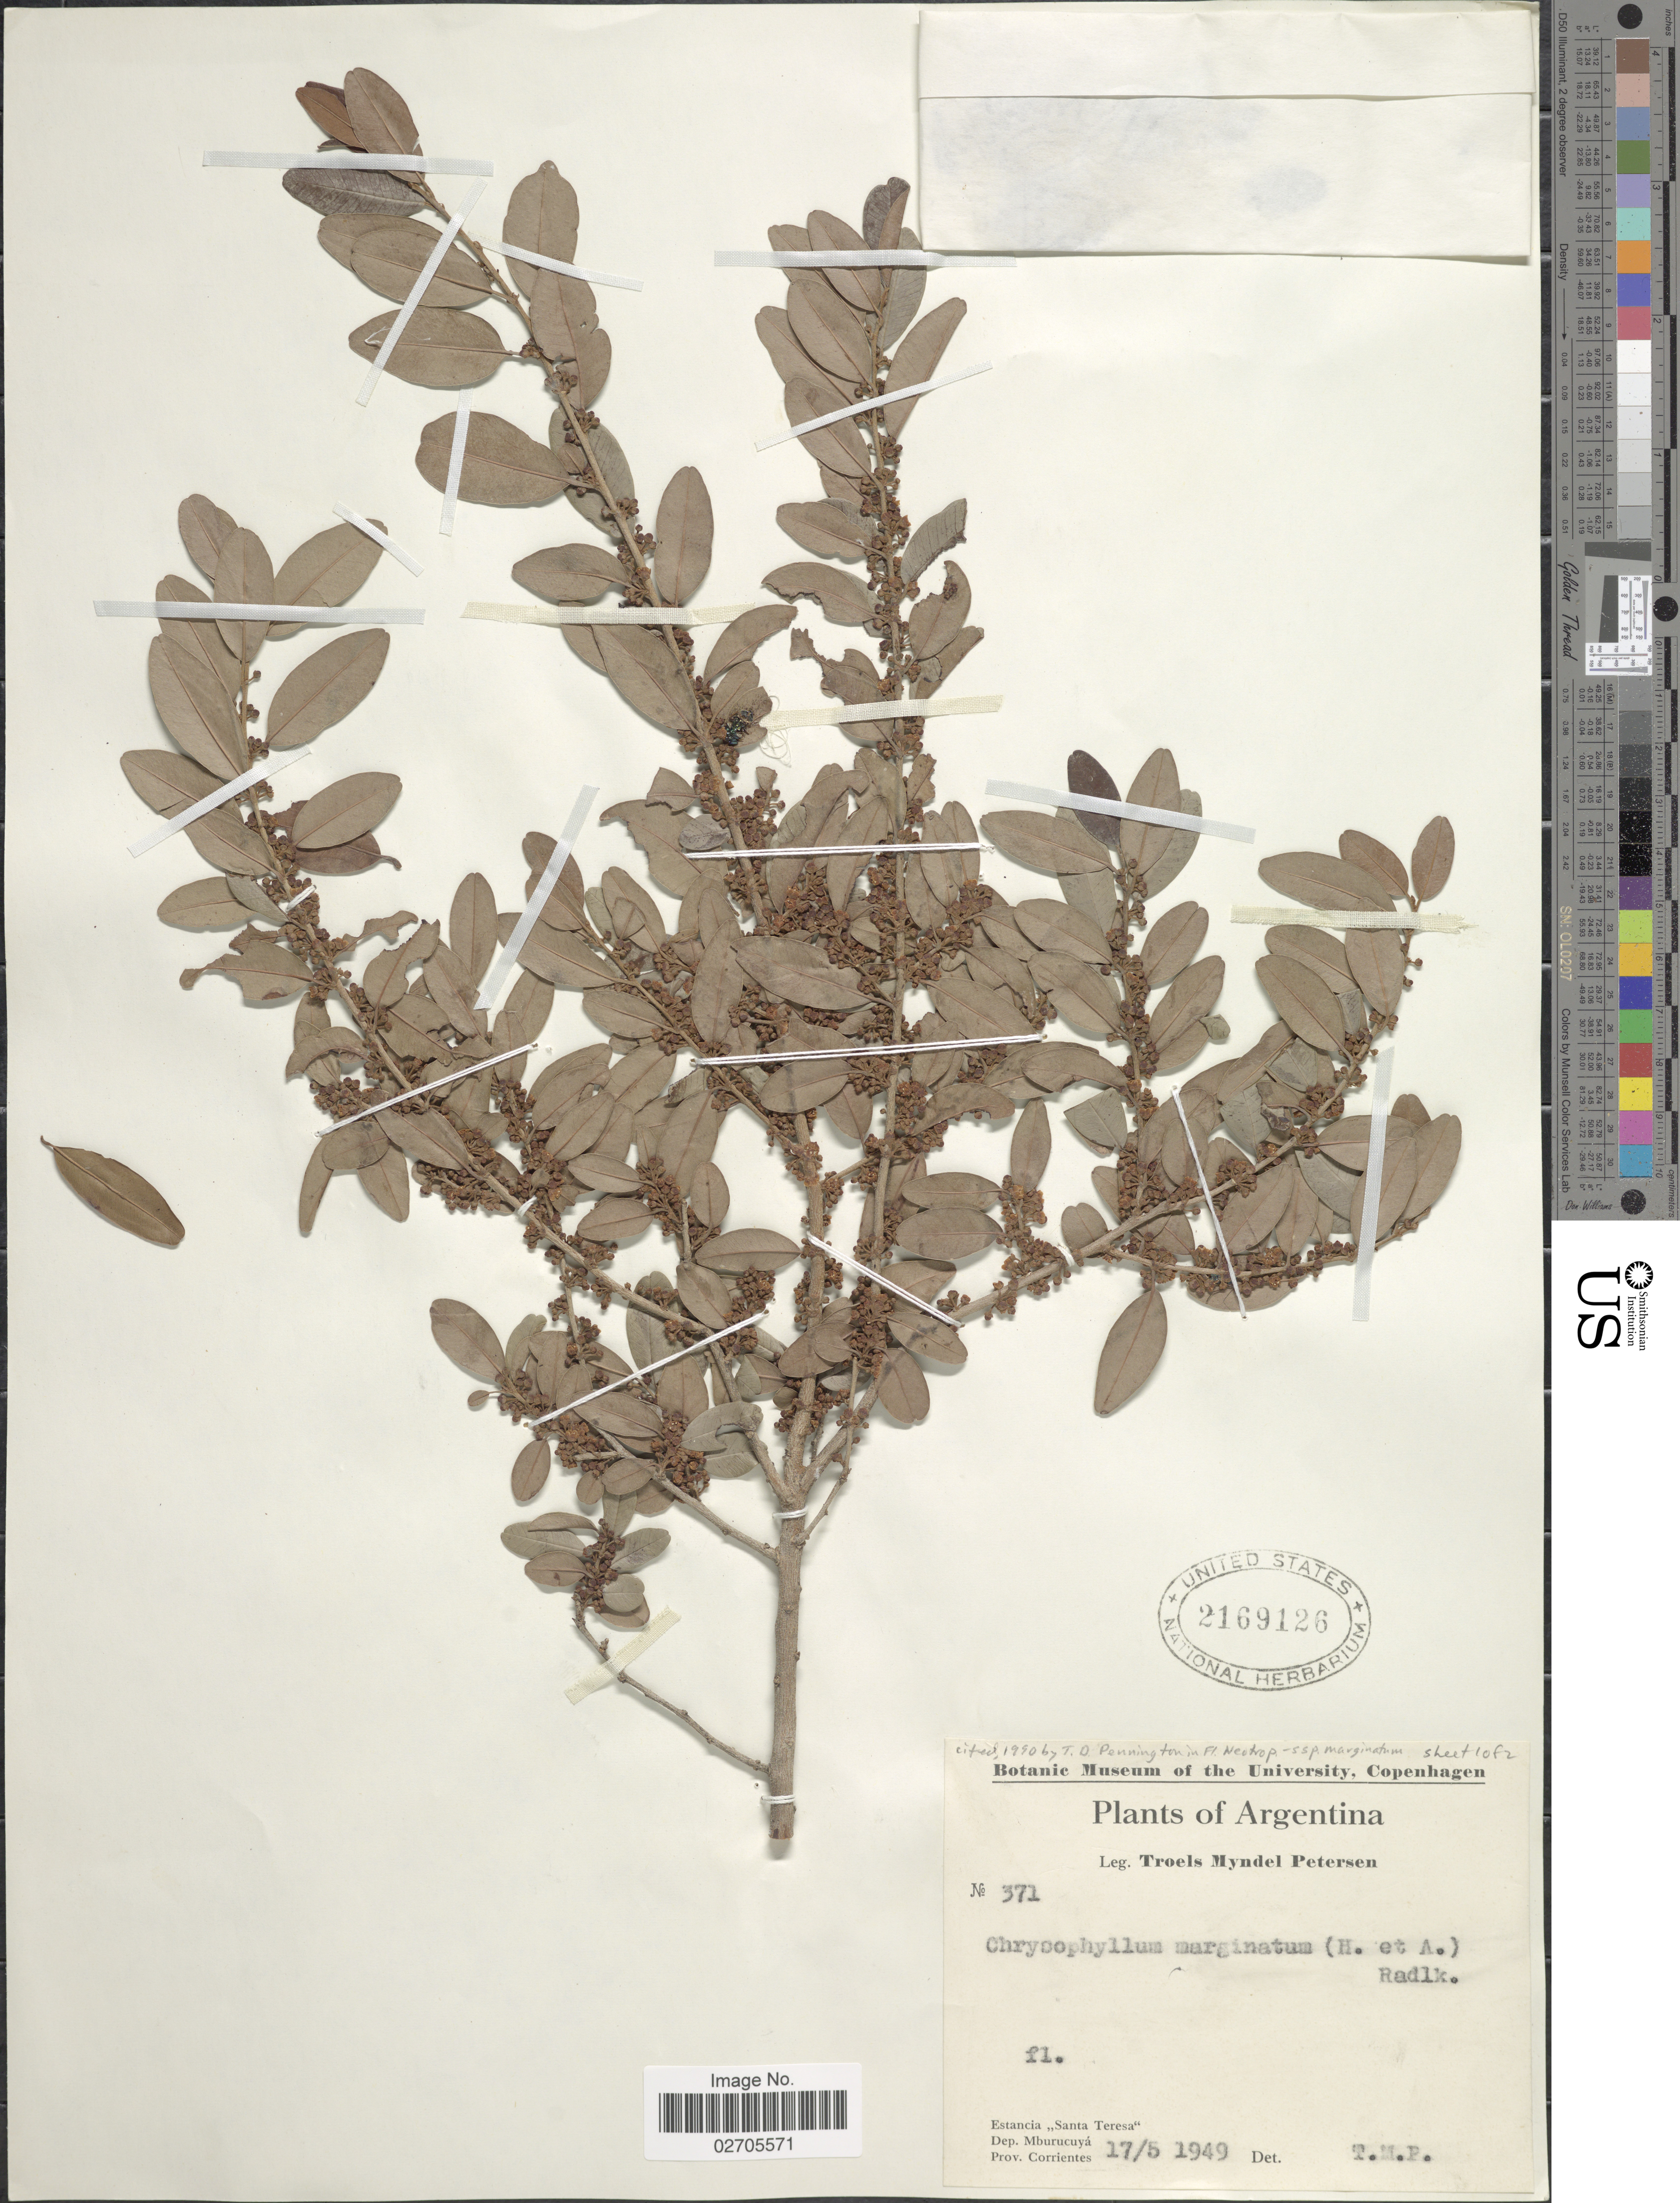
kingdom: Plantae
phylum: Tracheophyta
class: Magnoliopsida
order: Ericales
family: Sapotaceae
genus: Chrysophyllum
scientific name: Chrysophyllum marginatum subsp. marginatum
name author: (Hook. & Arn.) Radlk.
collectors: T. M. Petersen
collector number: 371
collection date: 1949-05-17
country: Argentina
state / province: Corrientes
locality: Estancia ,,Santa Teresa', Dep. Mburucuyá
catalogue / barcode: US 2169126